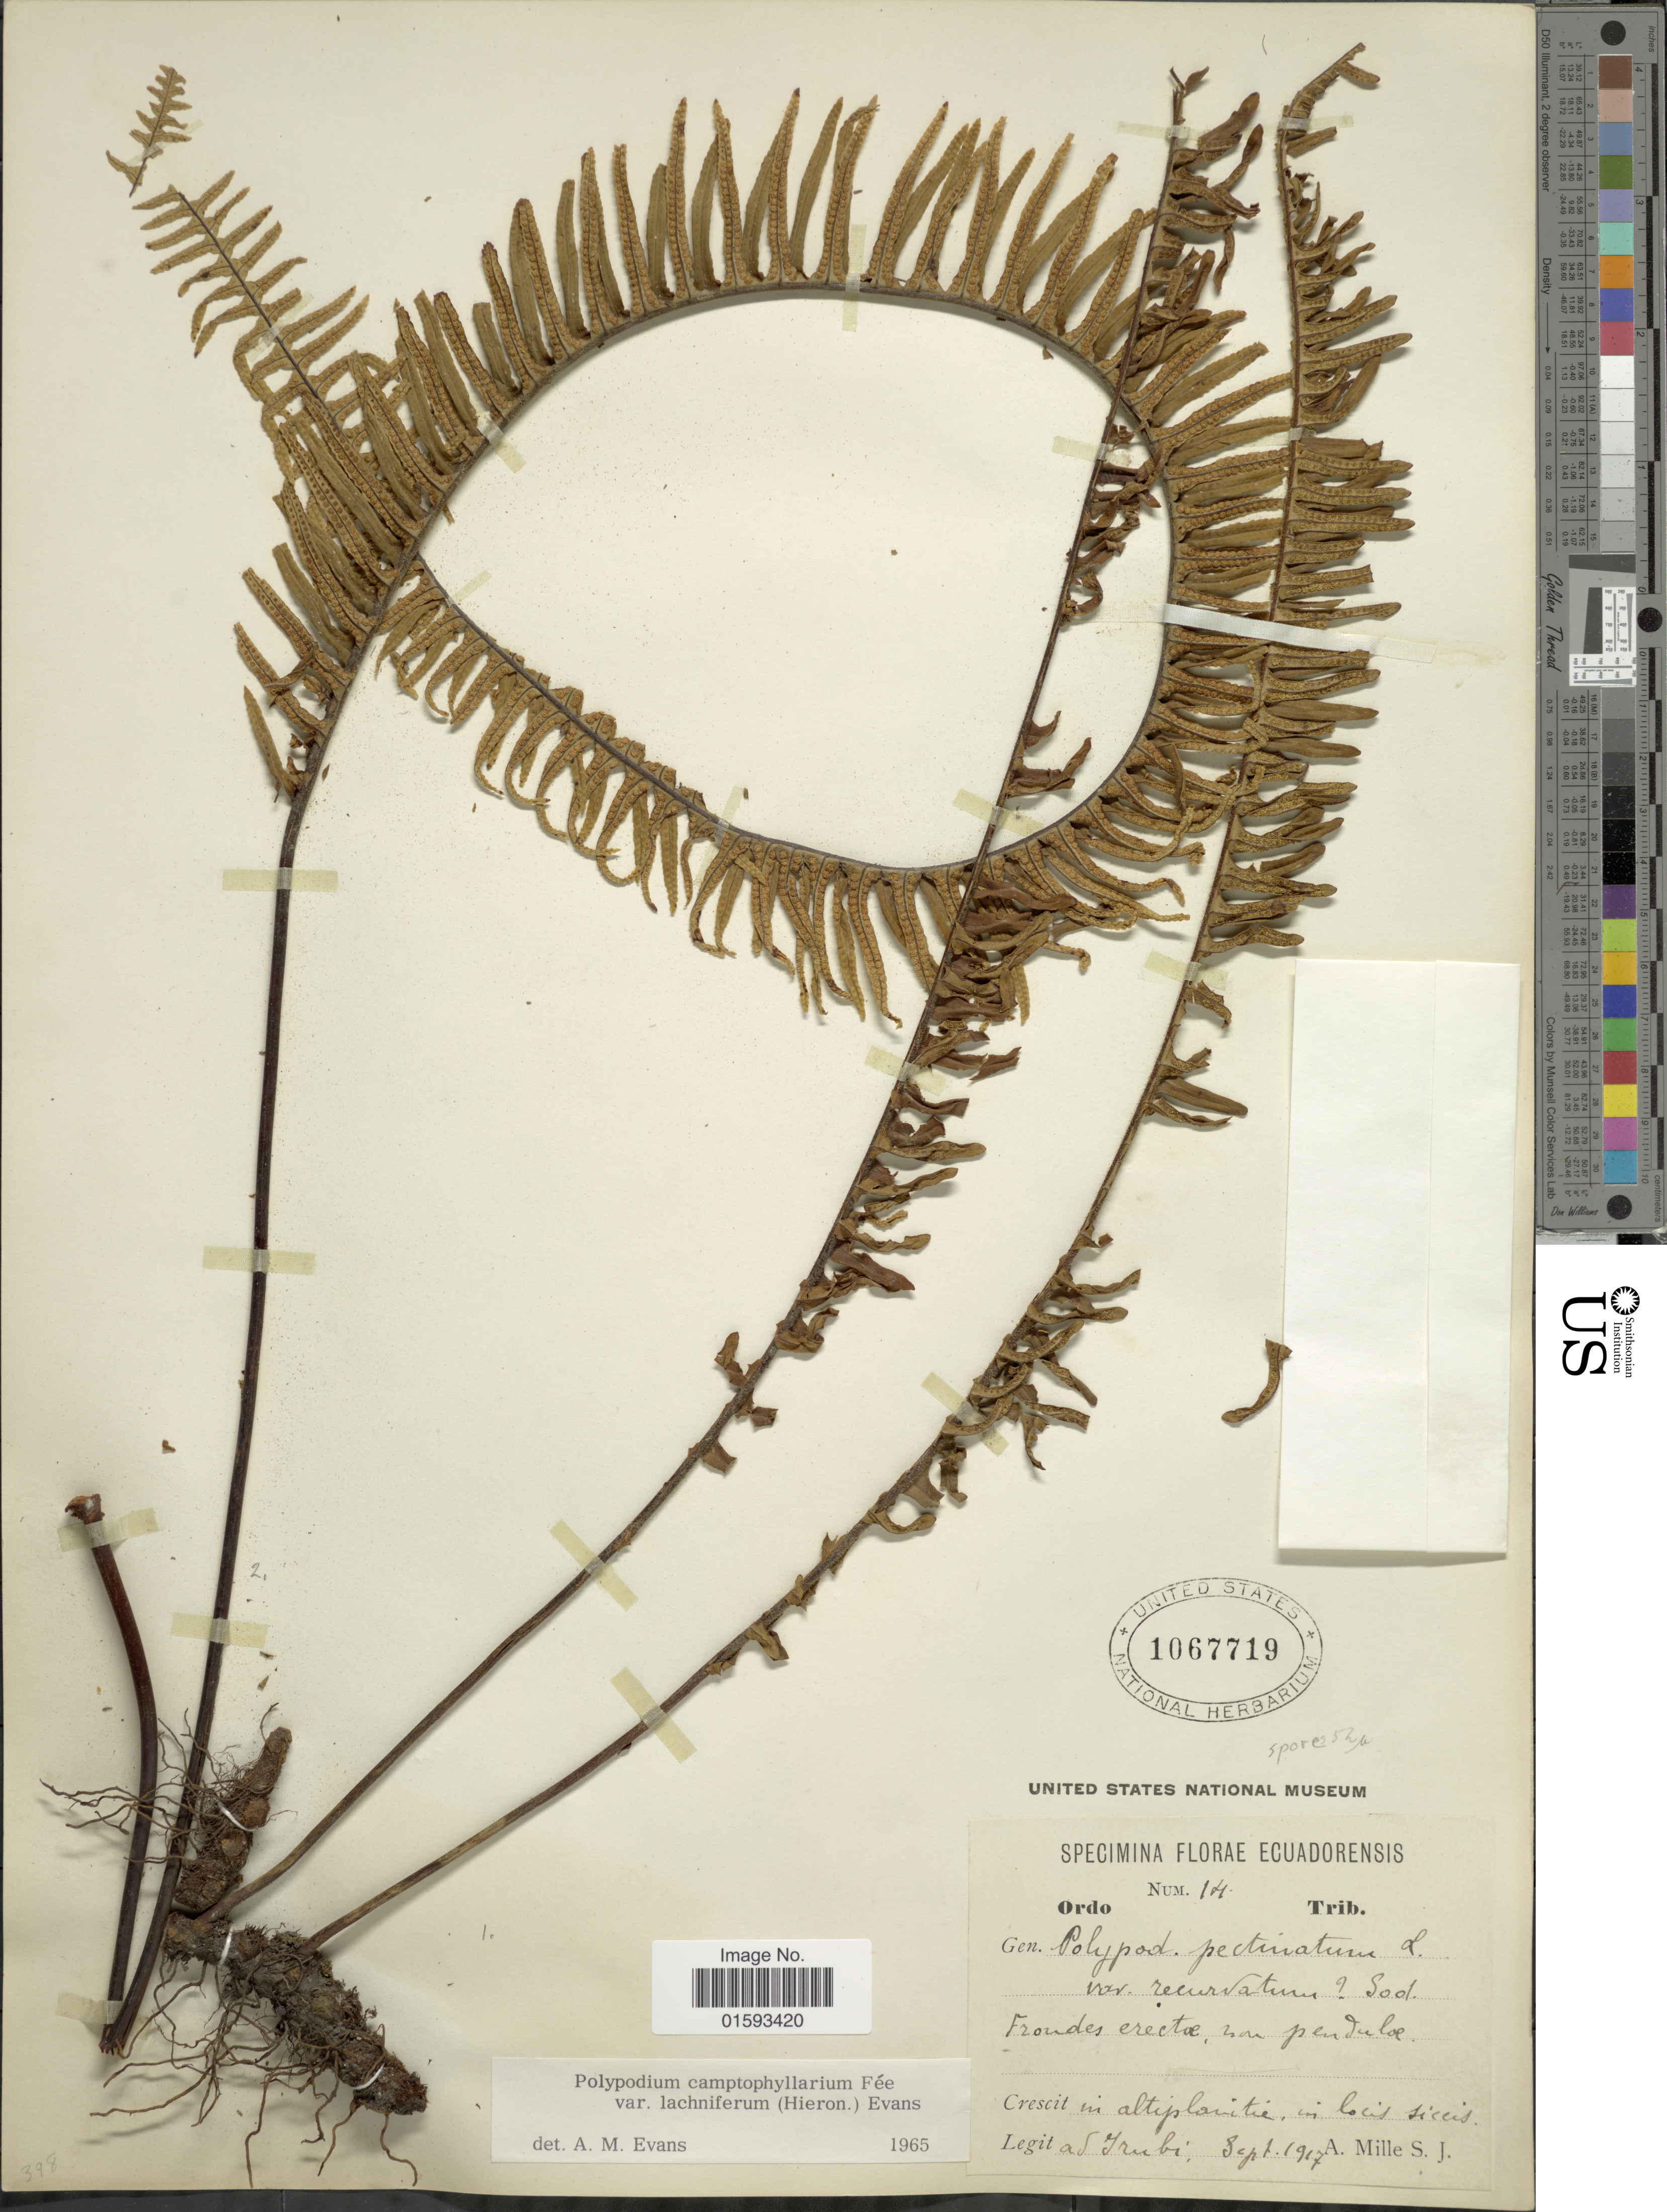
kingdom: Plantae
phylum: Tracheophyta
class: Polypodiopsida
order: Polypodiales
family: Polypodiaceae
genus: Pecluma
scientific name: Pecluma camptophyllaria var. lachnifera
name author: (Hieron.) Lellinger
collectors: A. Mille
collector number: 14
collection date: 1917-09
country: Ecuador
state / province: Pichincha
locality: Irubí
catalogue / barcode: US 1067719